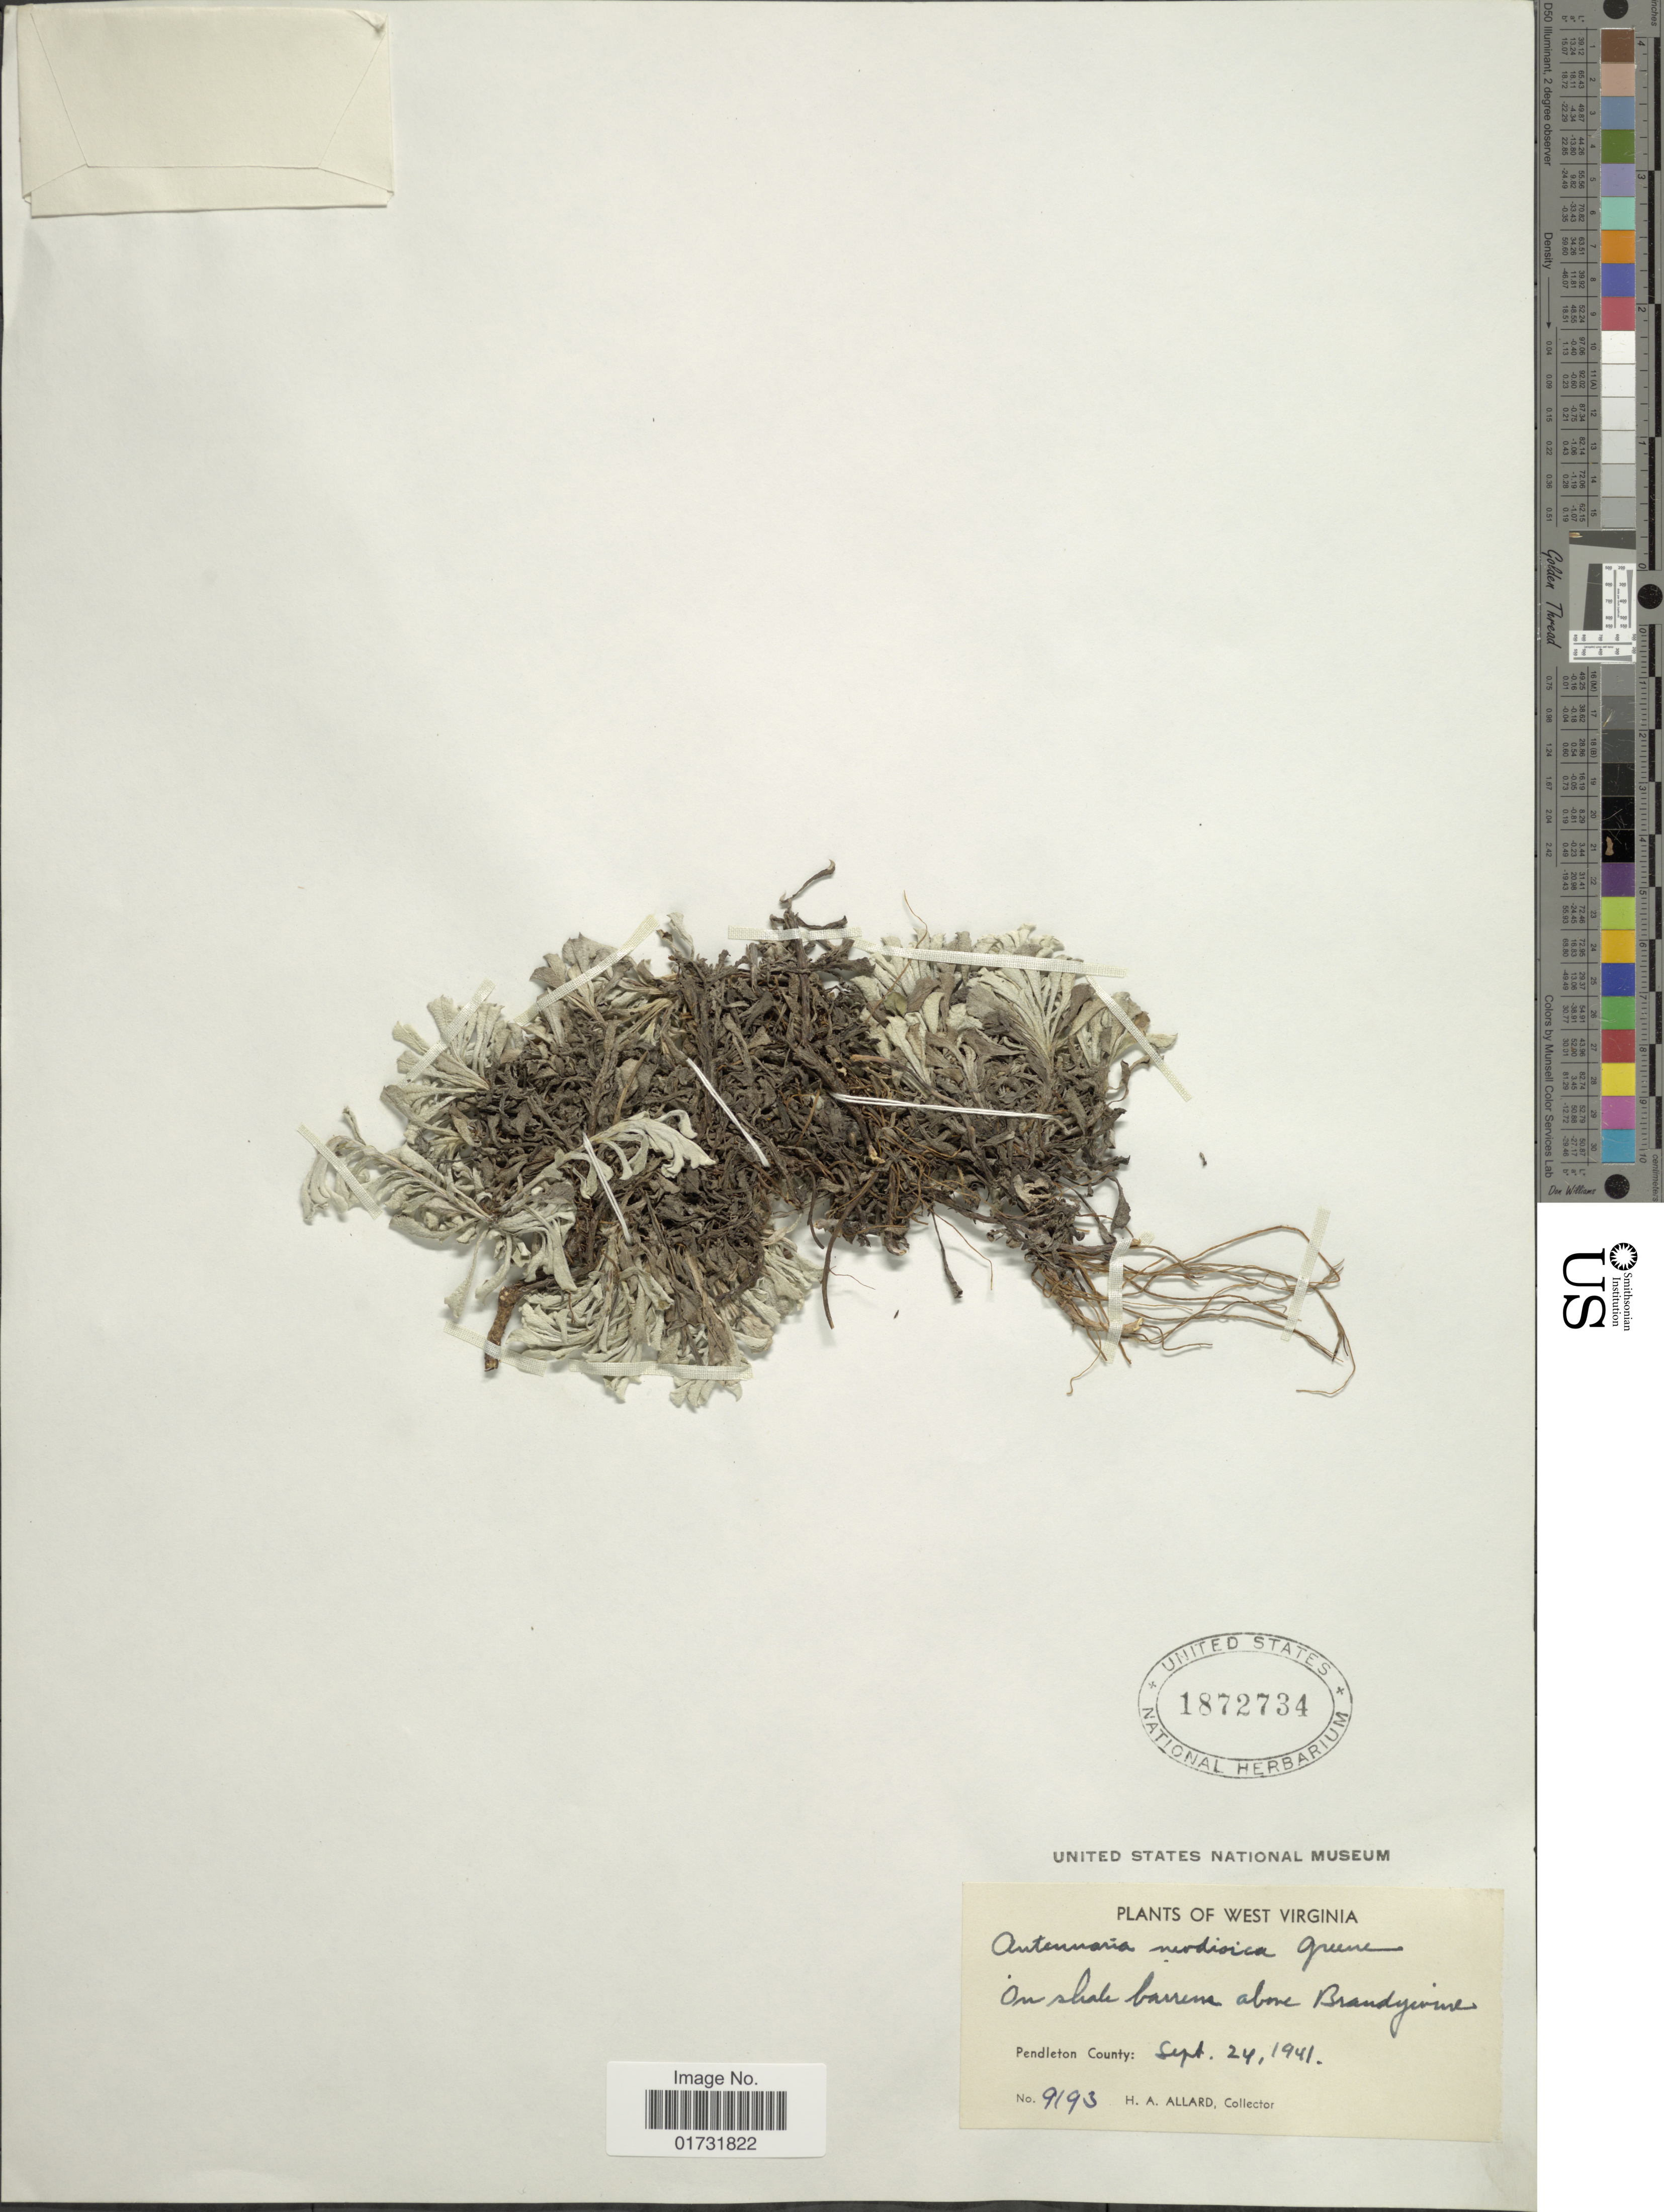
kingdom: Plantae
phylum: Tracheophyta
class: Magnoliopsida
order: Asterales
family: Asteraceae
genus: Antennaria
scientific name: Antennaria neodioica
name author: Greene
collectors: H. A. Allard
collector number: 9193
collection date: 1941-09-24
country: United States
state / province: West Virginia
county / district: Pendleton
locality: Above Brandywine.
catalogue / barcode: US 1872734